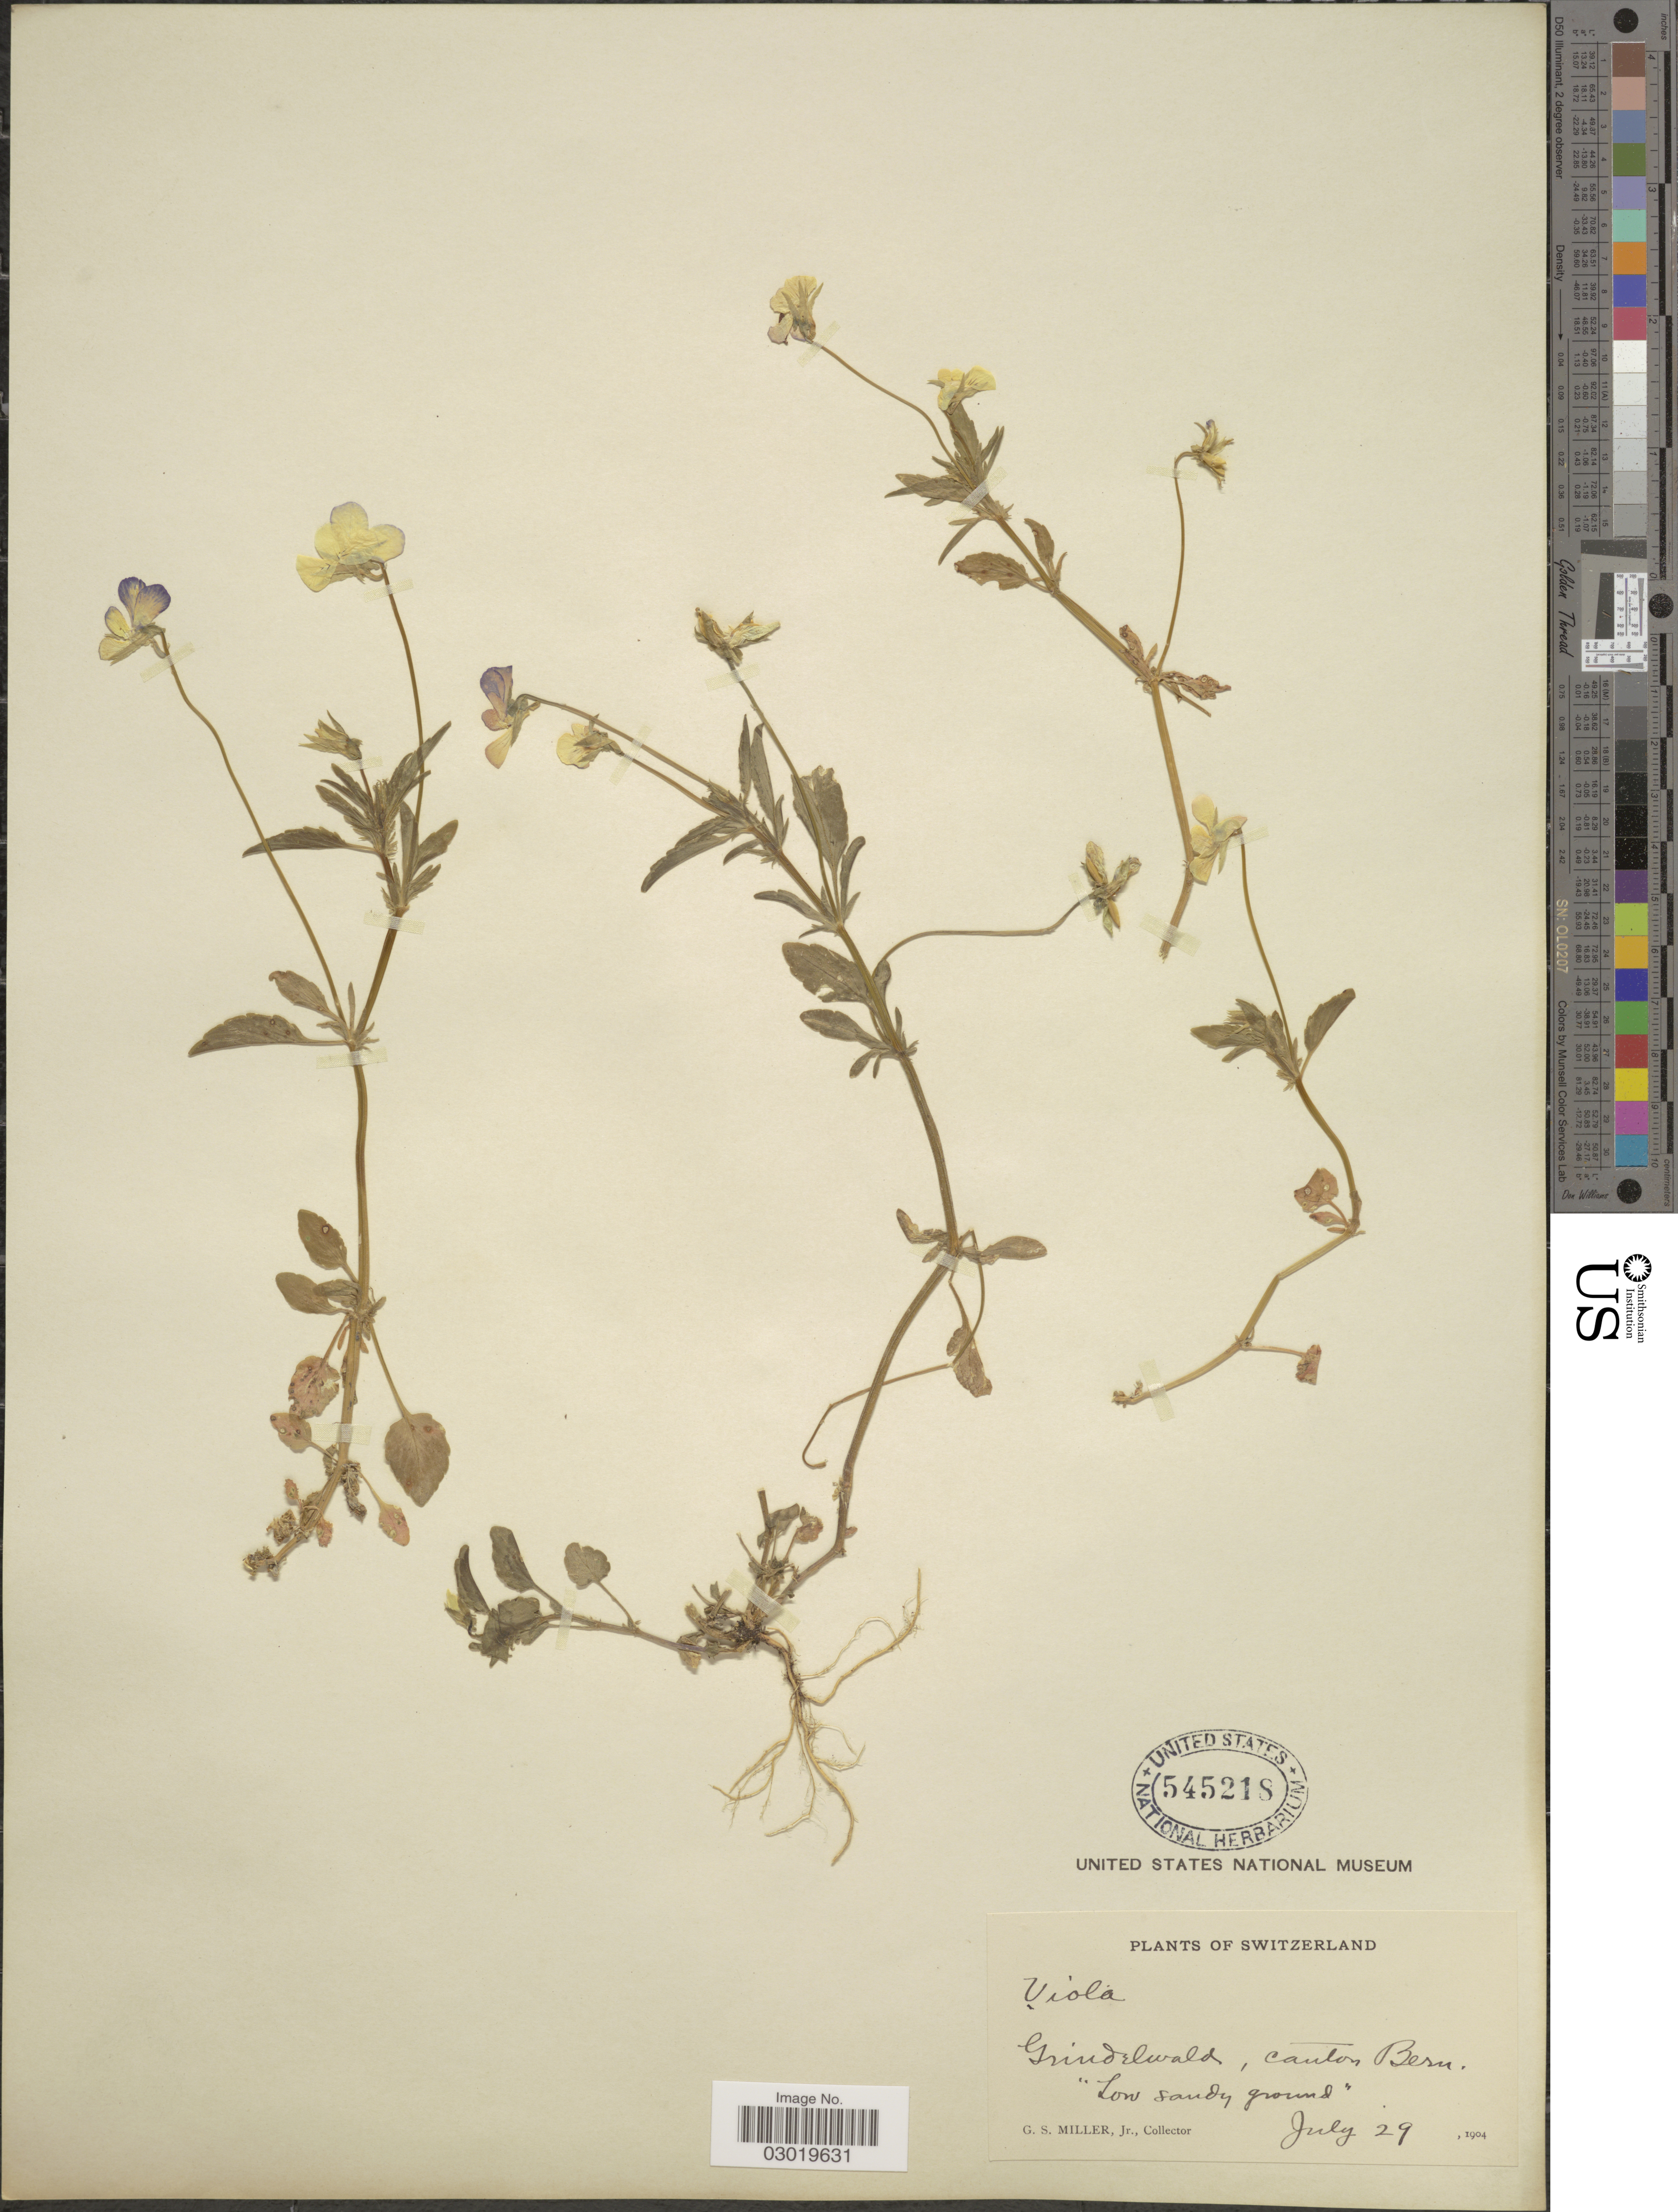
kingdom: Plantae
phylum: Tracheophyta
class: Magnoliopsida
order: Malpighiales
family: Violaceae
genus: Viola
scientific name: Viola sp.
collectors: G. S. Miller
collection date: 1904-07-29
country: Switzerland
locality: Grindelwald, canton Beru.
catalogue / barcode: US 545218